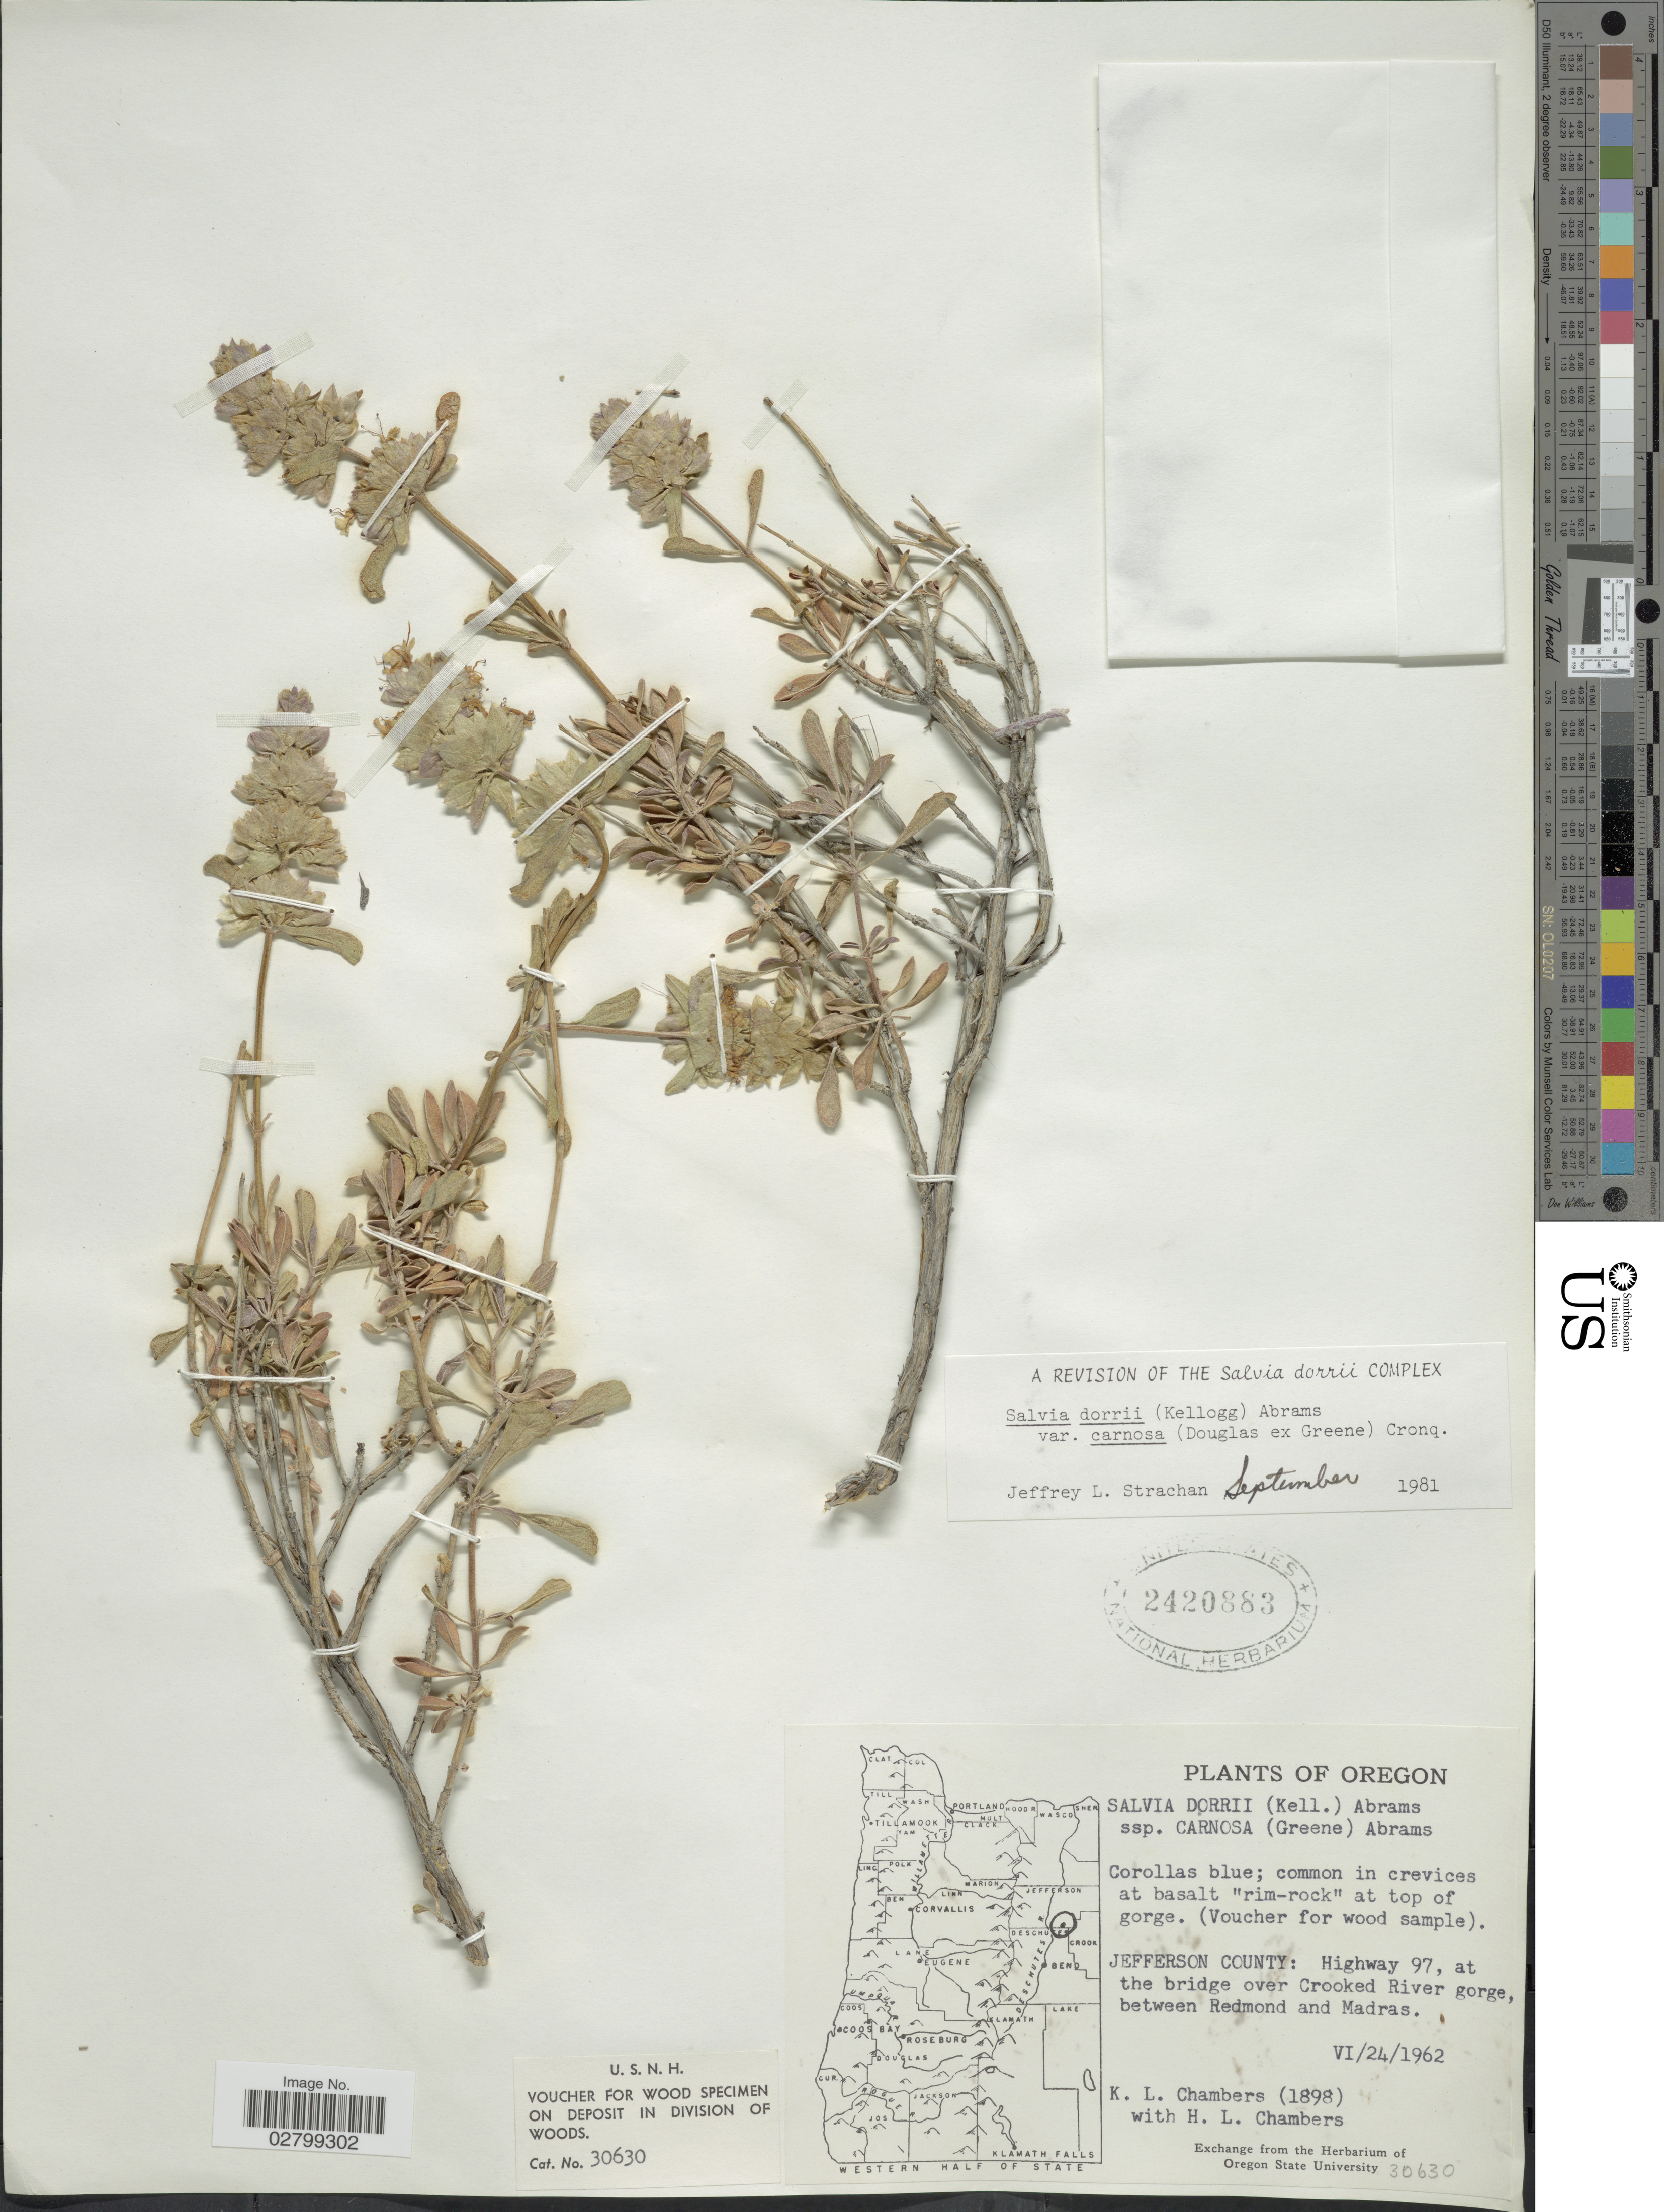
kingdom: Plantae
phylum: Tracheophyta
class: Magnoliopsida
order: Lamiales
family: Lamiaceae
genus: Salvia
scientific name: Salvia dorrii var. carnosa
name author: (Dougl.) Abrams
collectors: K. Chambers & H. Chambers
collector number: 1898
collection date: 1962-06-24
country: United States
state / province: Oregon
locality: Jefferson County: Highway 97, at the bridge over Crooked River gorge, between Redmond and Madras.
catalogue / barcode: US 2420883